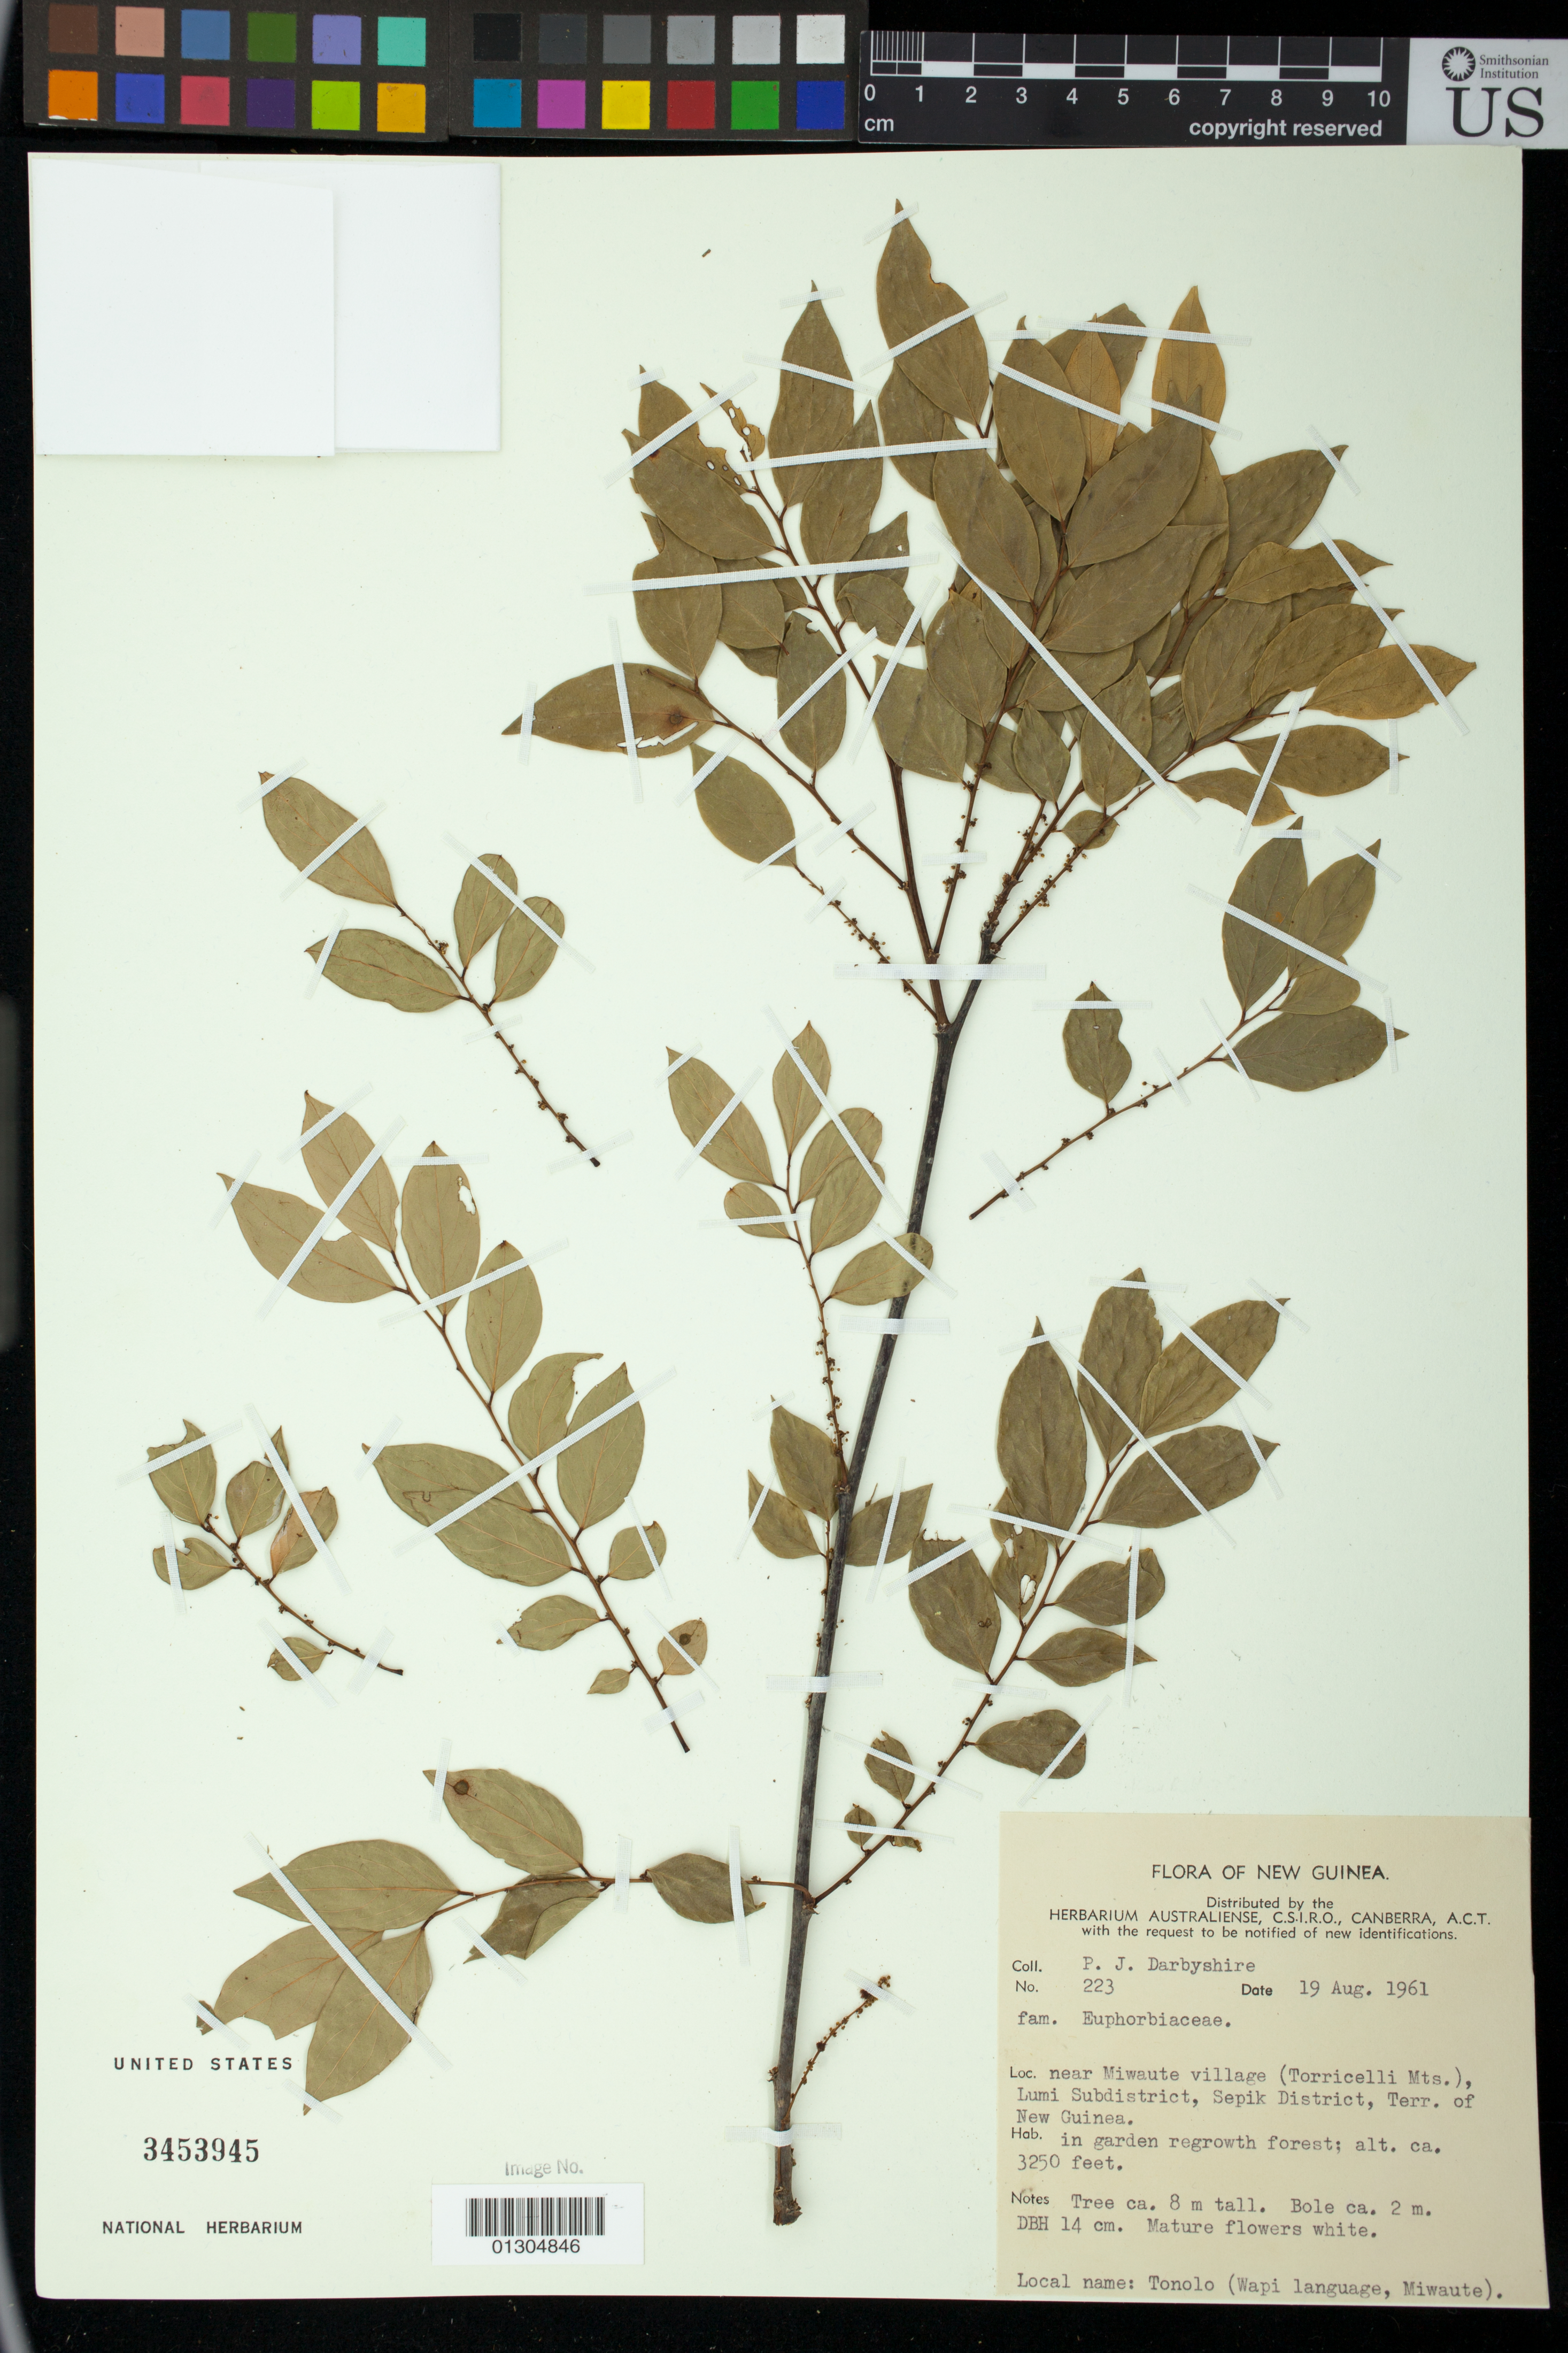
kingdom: Plantae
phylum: Tracheophyta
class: Magnoliopsida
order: Malpighiales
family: Euphorbiaceae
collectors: P. Darbyshire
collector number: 223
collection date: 1961-08-19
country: Papua New Guinea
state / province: Sandaun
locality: near Miwaute village (Torricelli Mts.), Lumi Subdistrict, Sepik District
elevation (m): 991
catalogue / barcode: US 3453945